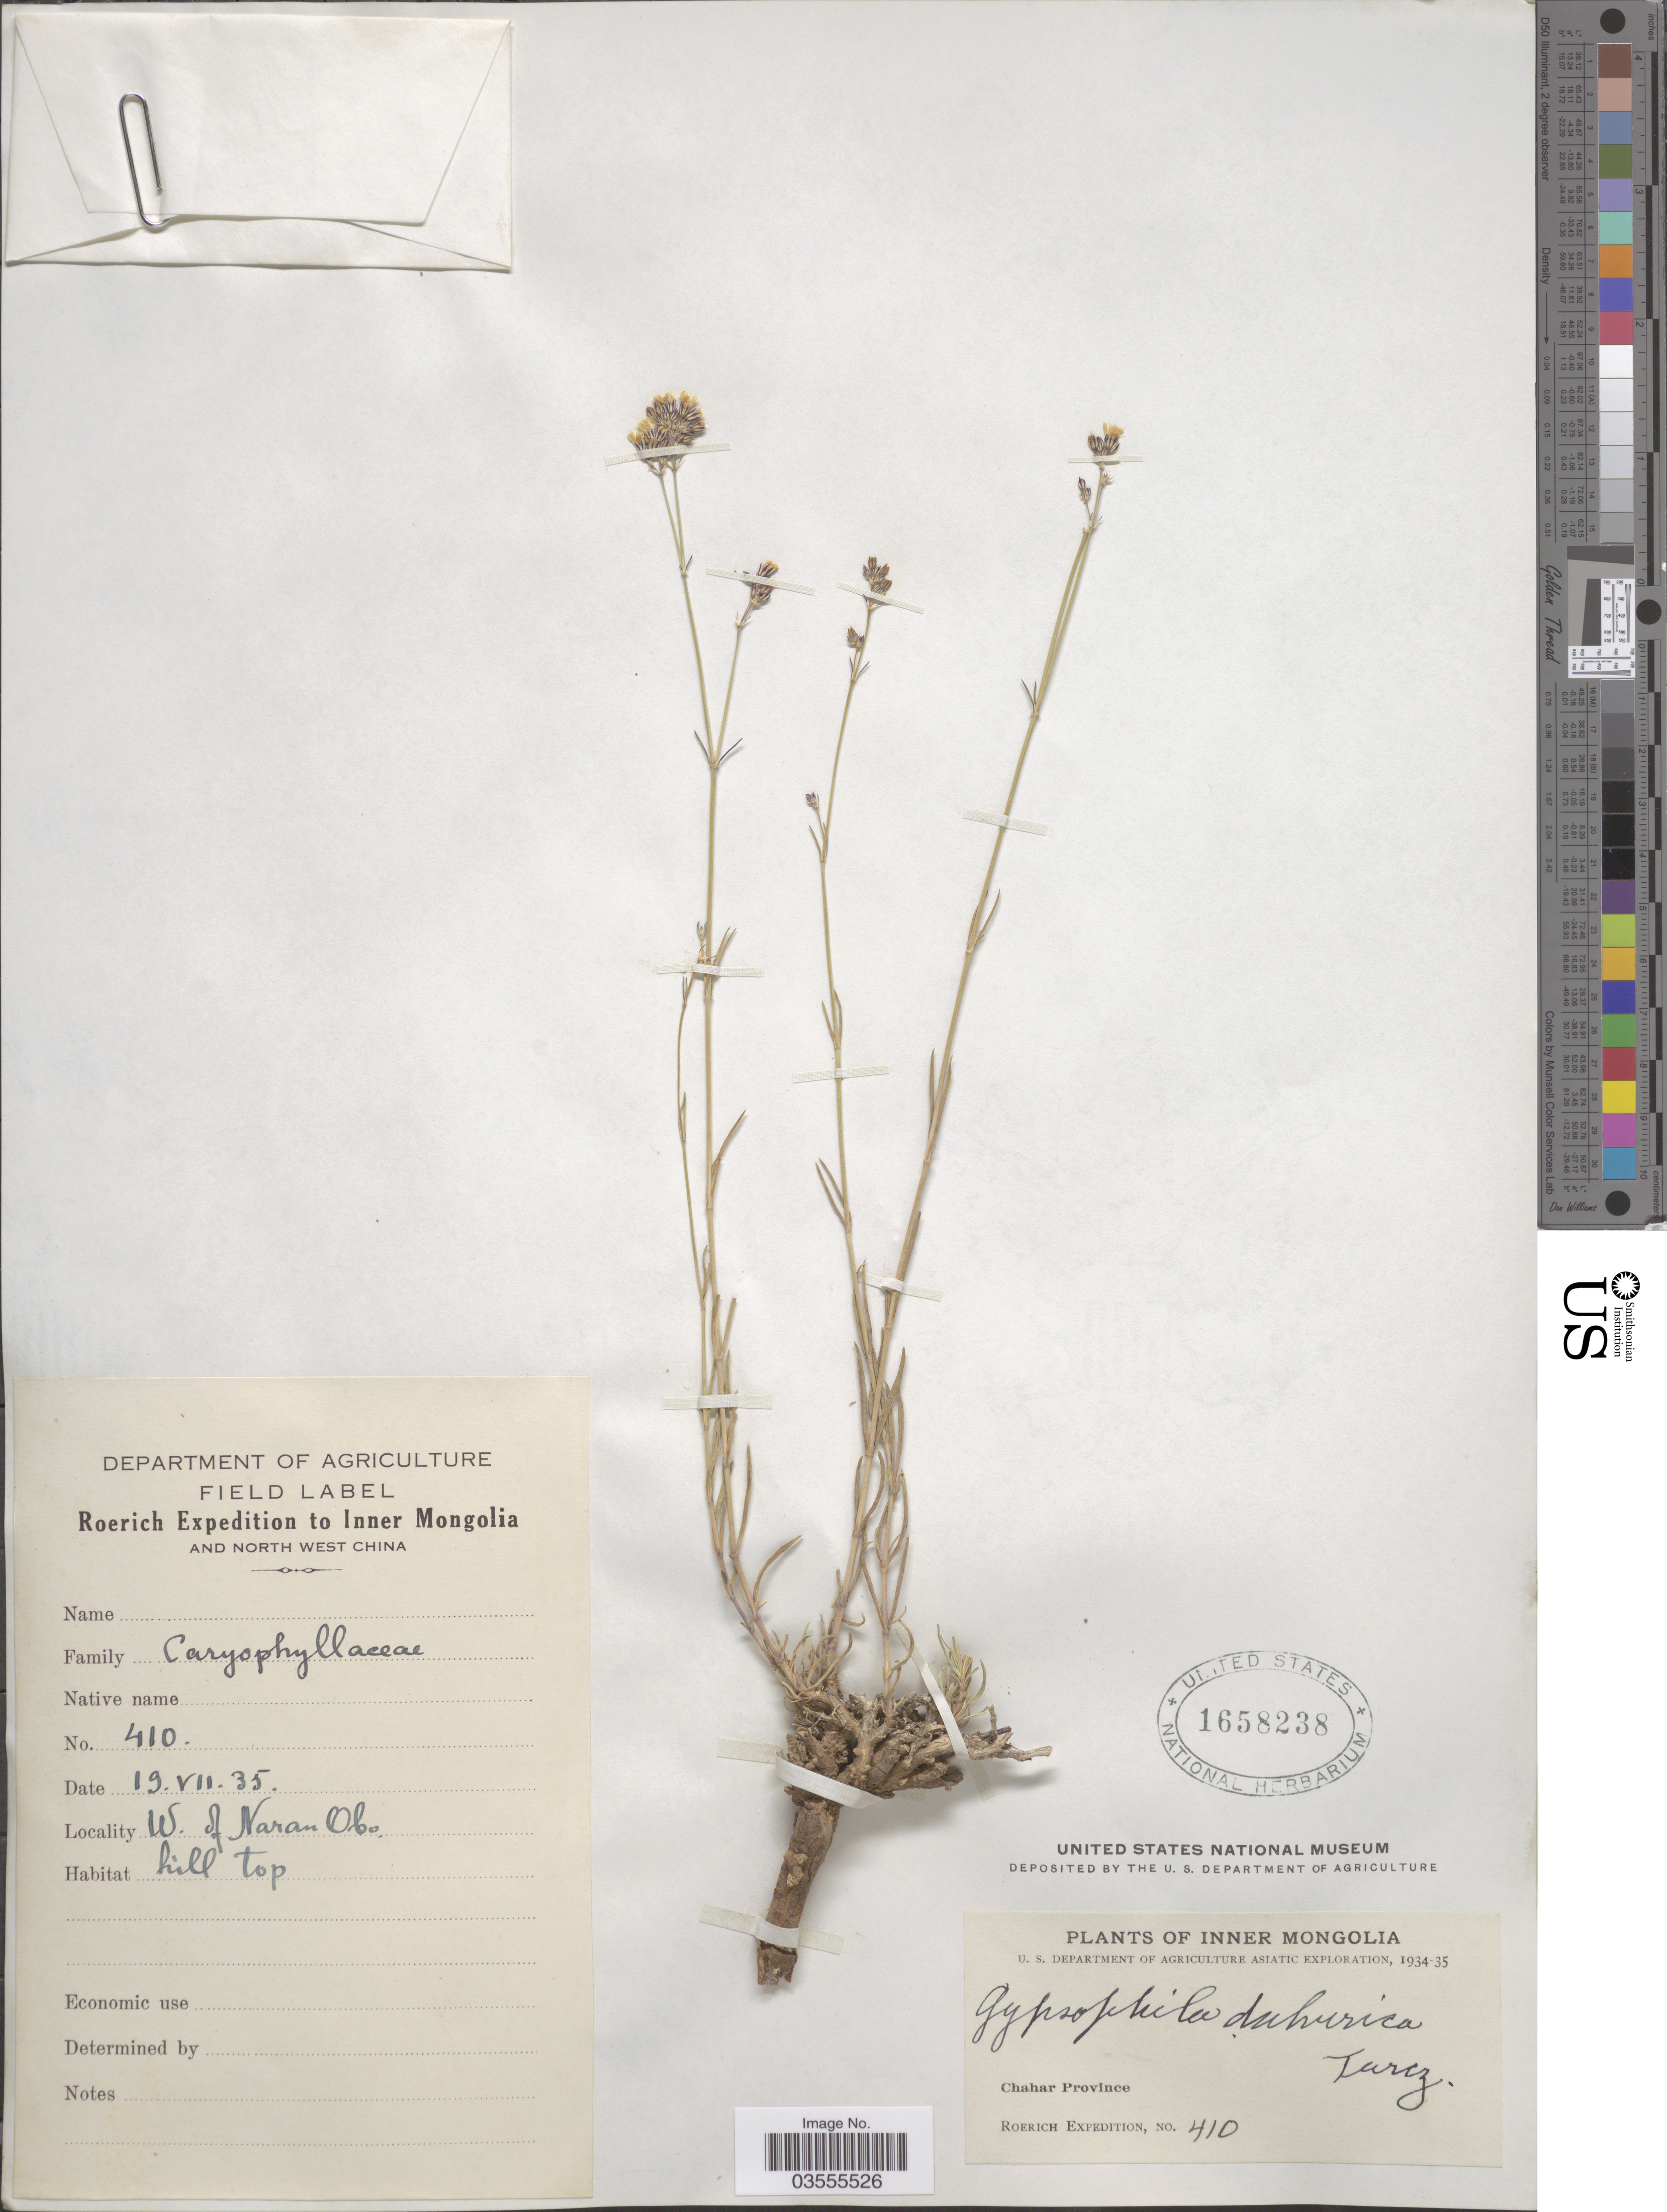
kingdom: Plantae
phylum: Tracheophyta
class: Magnoliopsida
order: Caryophyllales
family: Caryophyllaceae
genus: Gypsophila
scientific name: Gypsophila davurica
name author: Turcz. ex Fenzl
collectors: Roerich Expedition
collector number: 410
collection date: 1935-07-19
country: China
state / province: Nei Monggol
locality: Inner Mongolia. W. of Naran Obo. Chahar Province.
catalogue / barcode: US 1658238